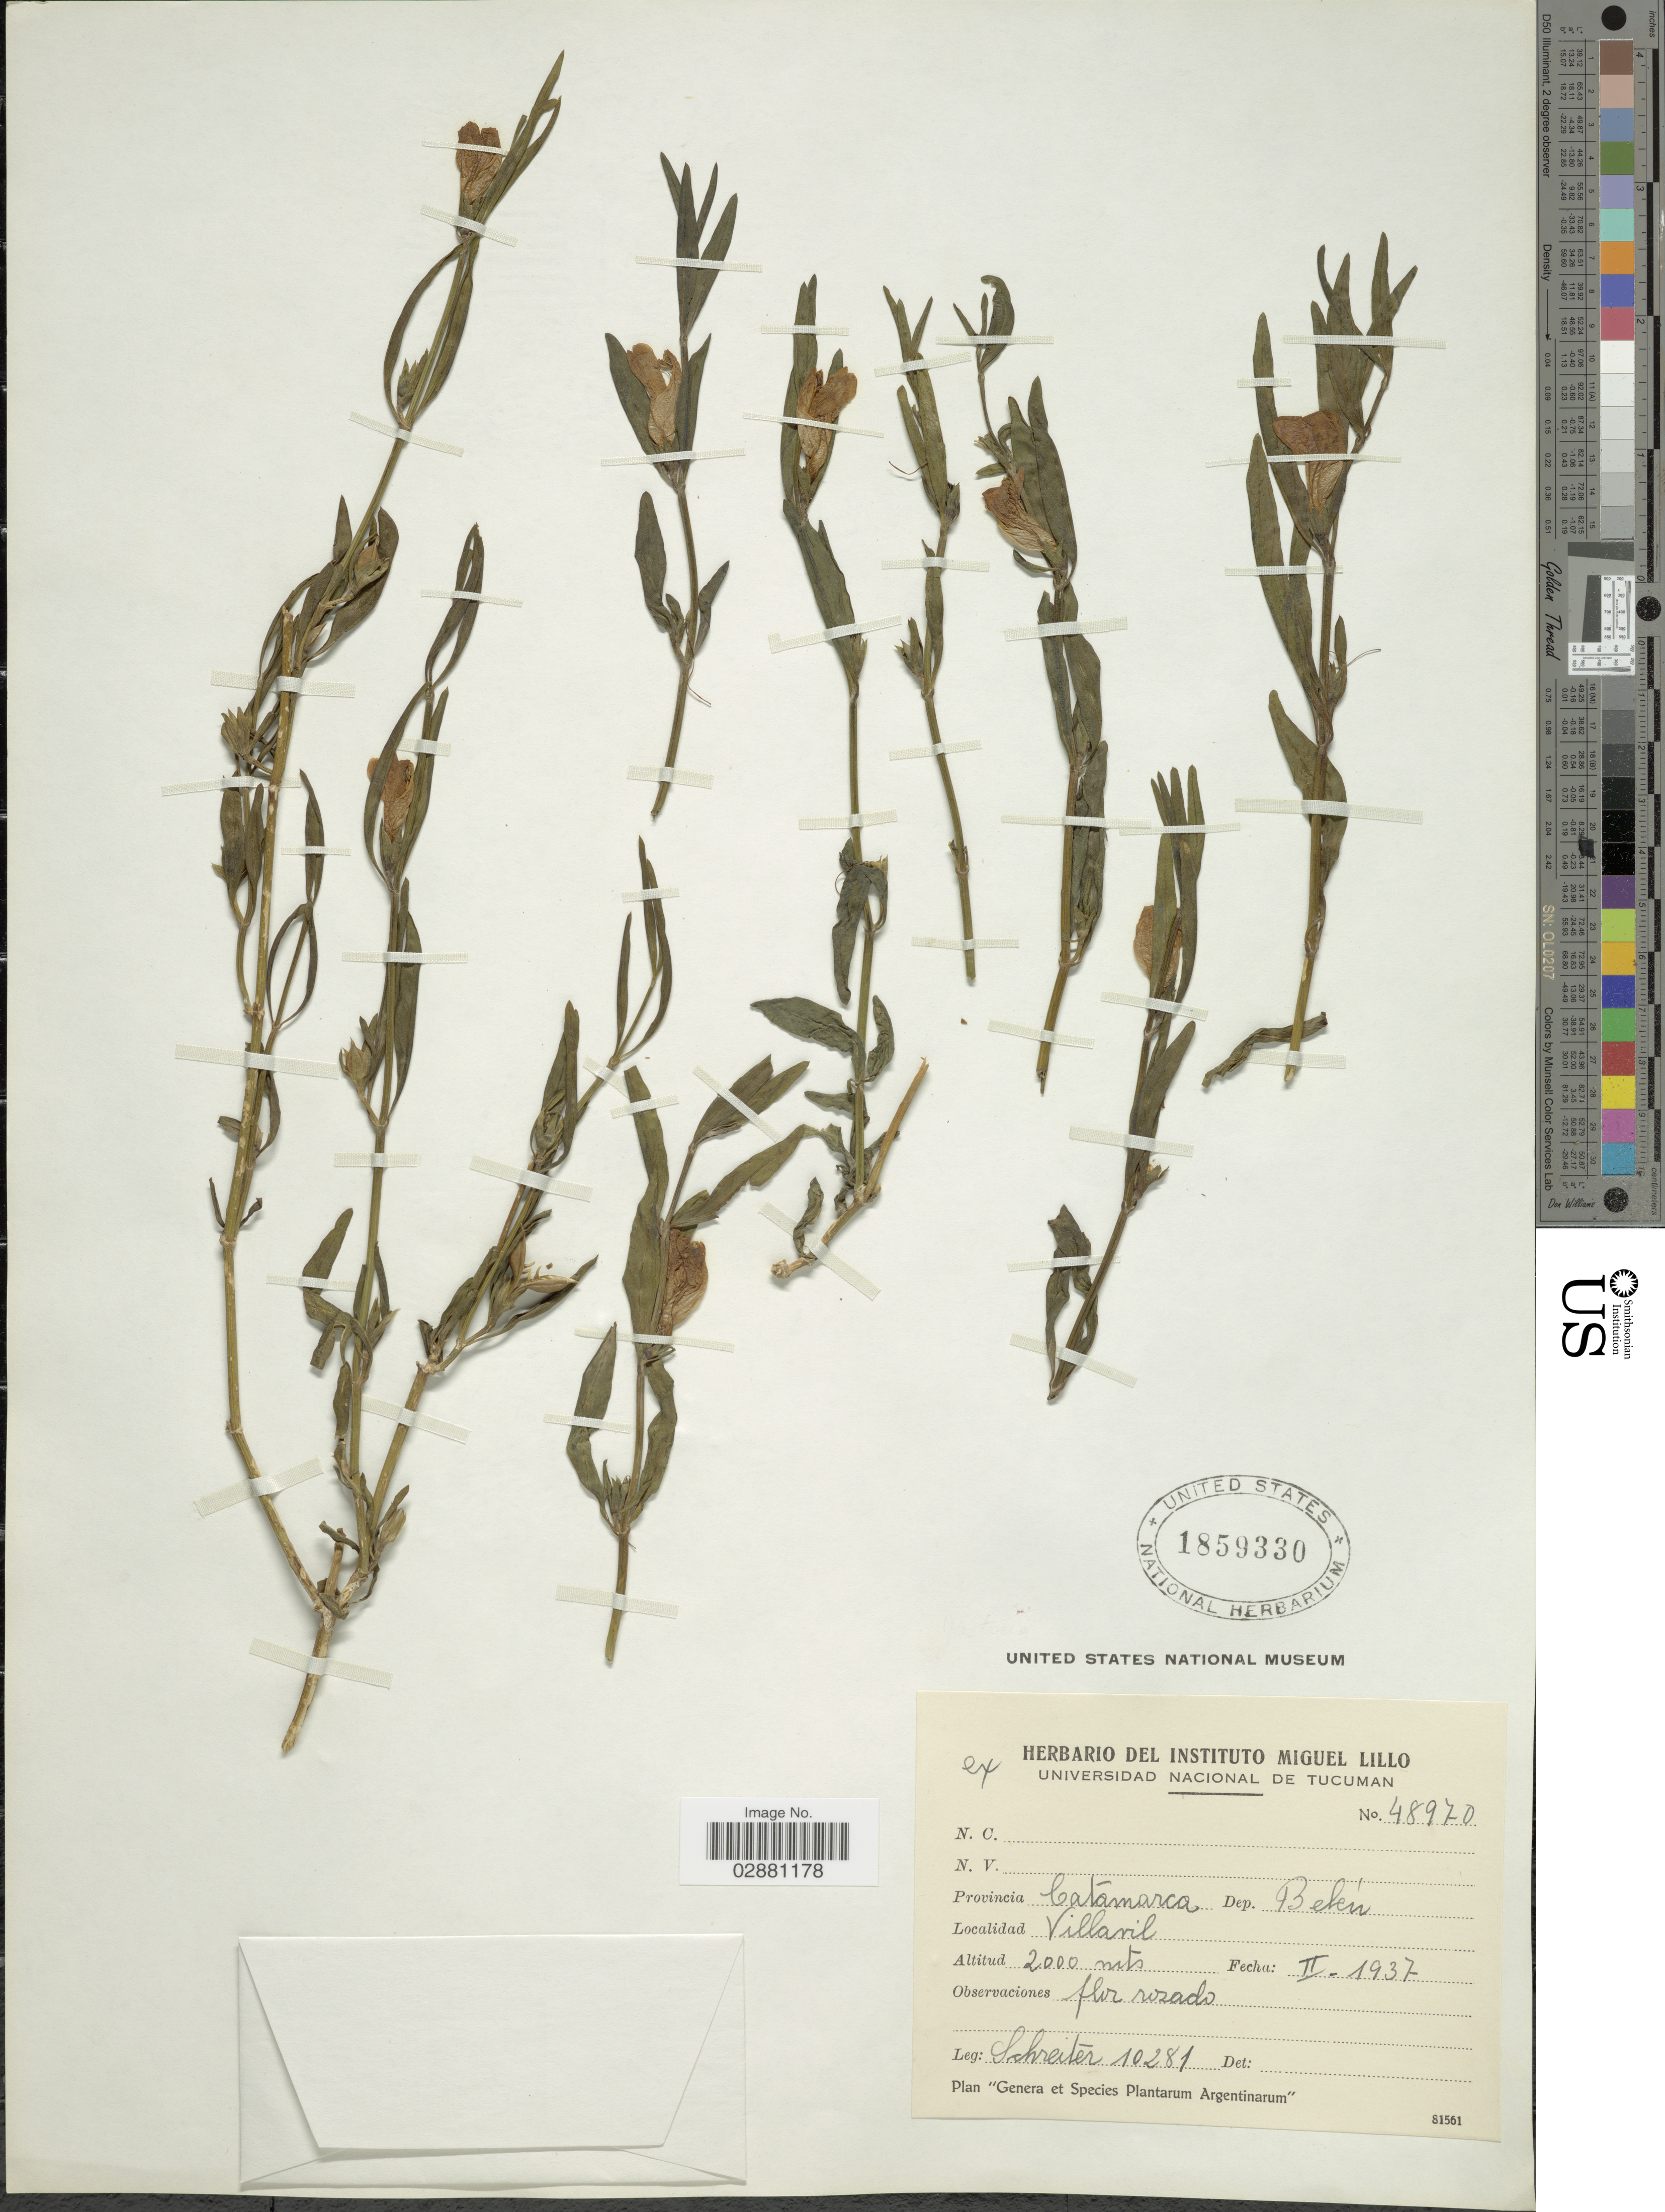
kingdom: Plantae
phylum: Tracheophyta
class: Magnoliopsida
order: Lamiales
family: Acanthaceae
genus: Justicia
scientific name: Justicia tweediana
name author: (Nees) Griseb.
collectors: -. Schreiter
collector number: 10281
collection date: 1937-02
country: Argentina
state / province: Catamarca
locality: Provincia Catamarca, Dep. Belén, Villavil.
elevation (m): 2000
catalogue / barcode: US 1859330